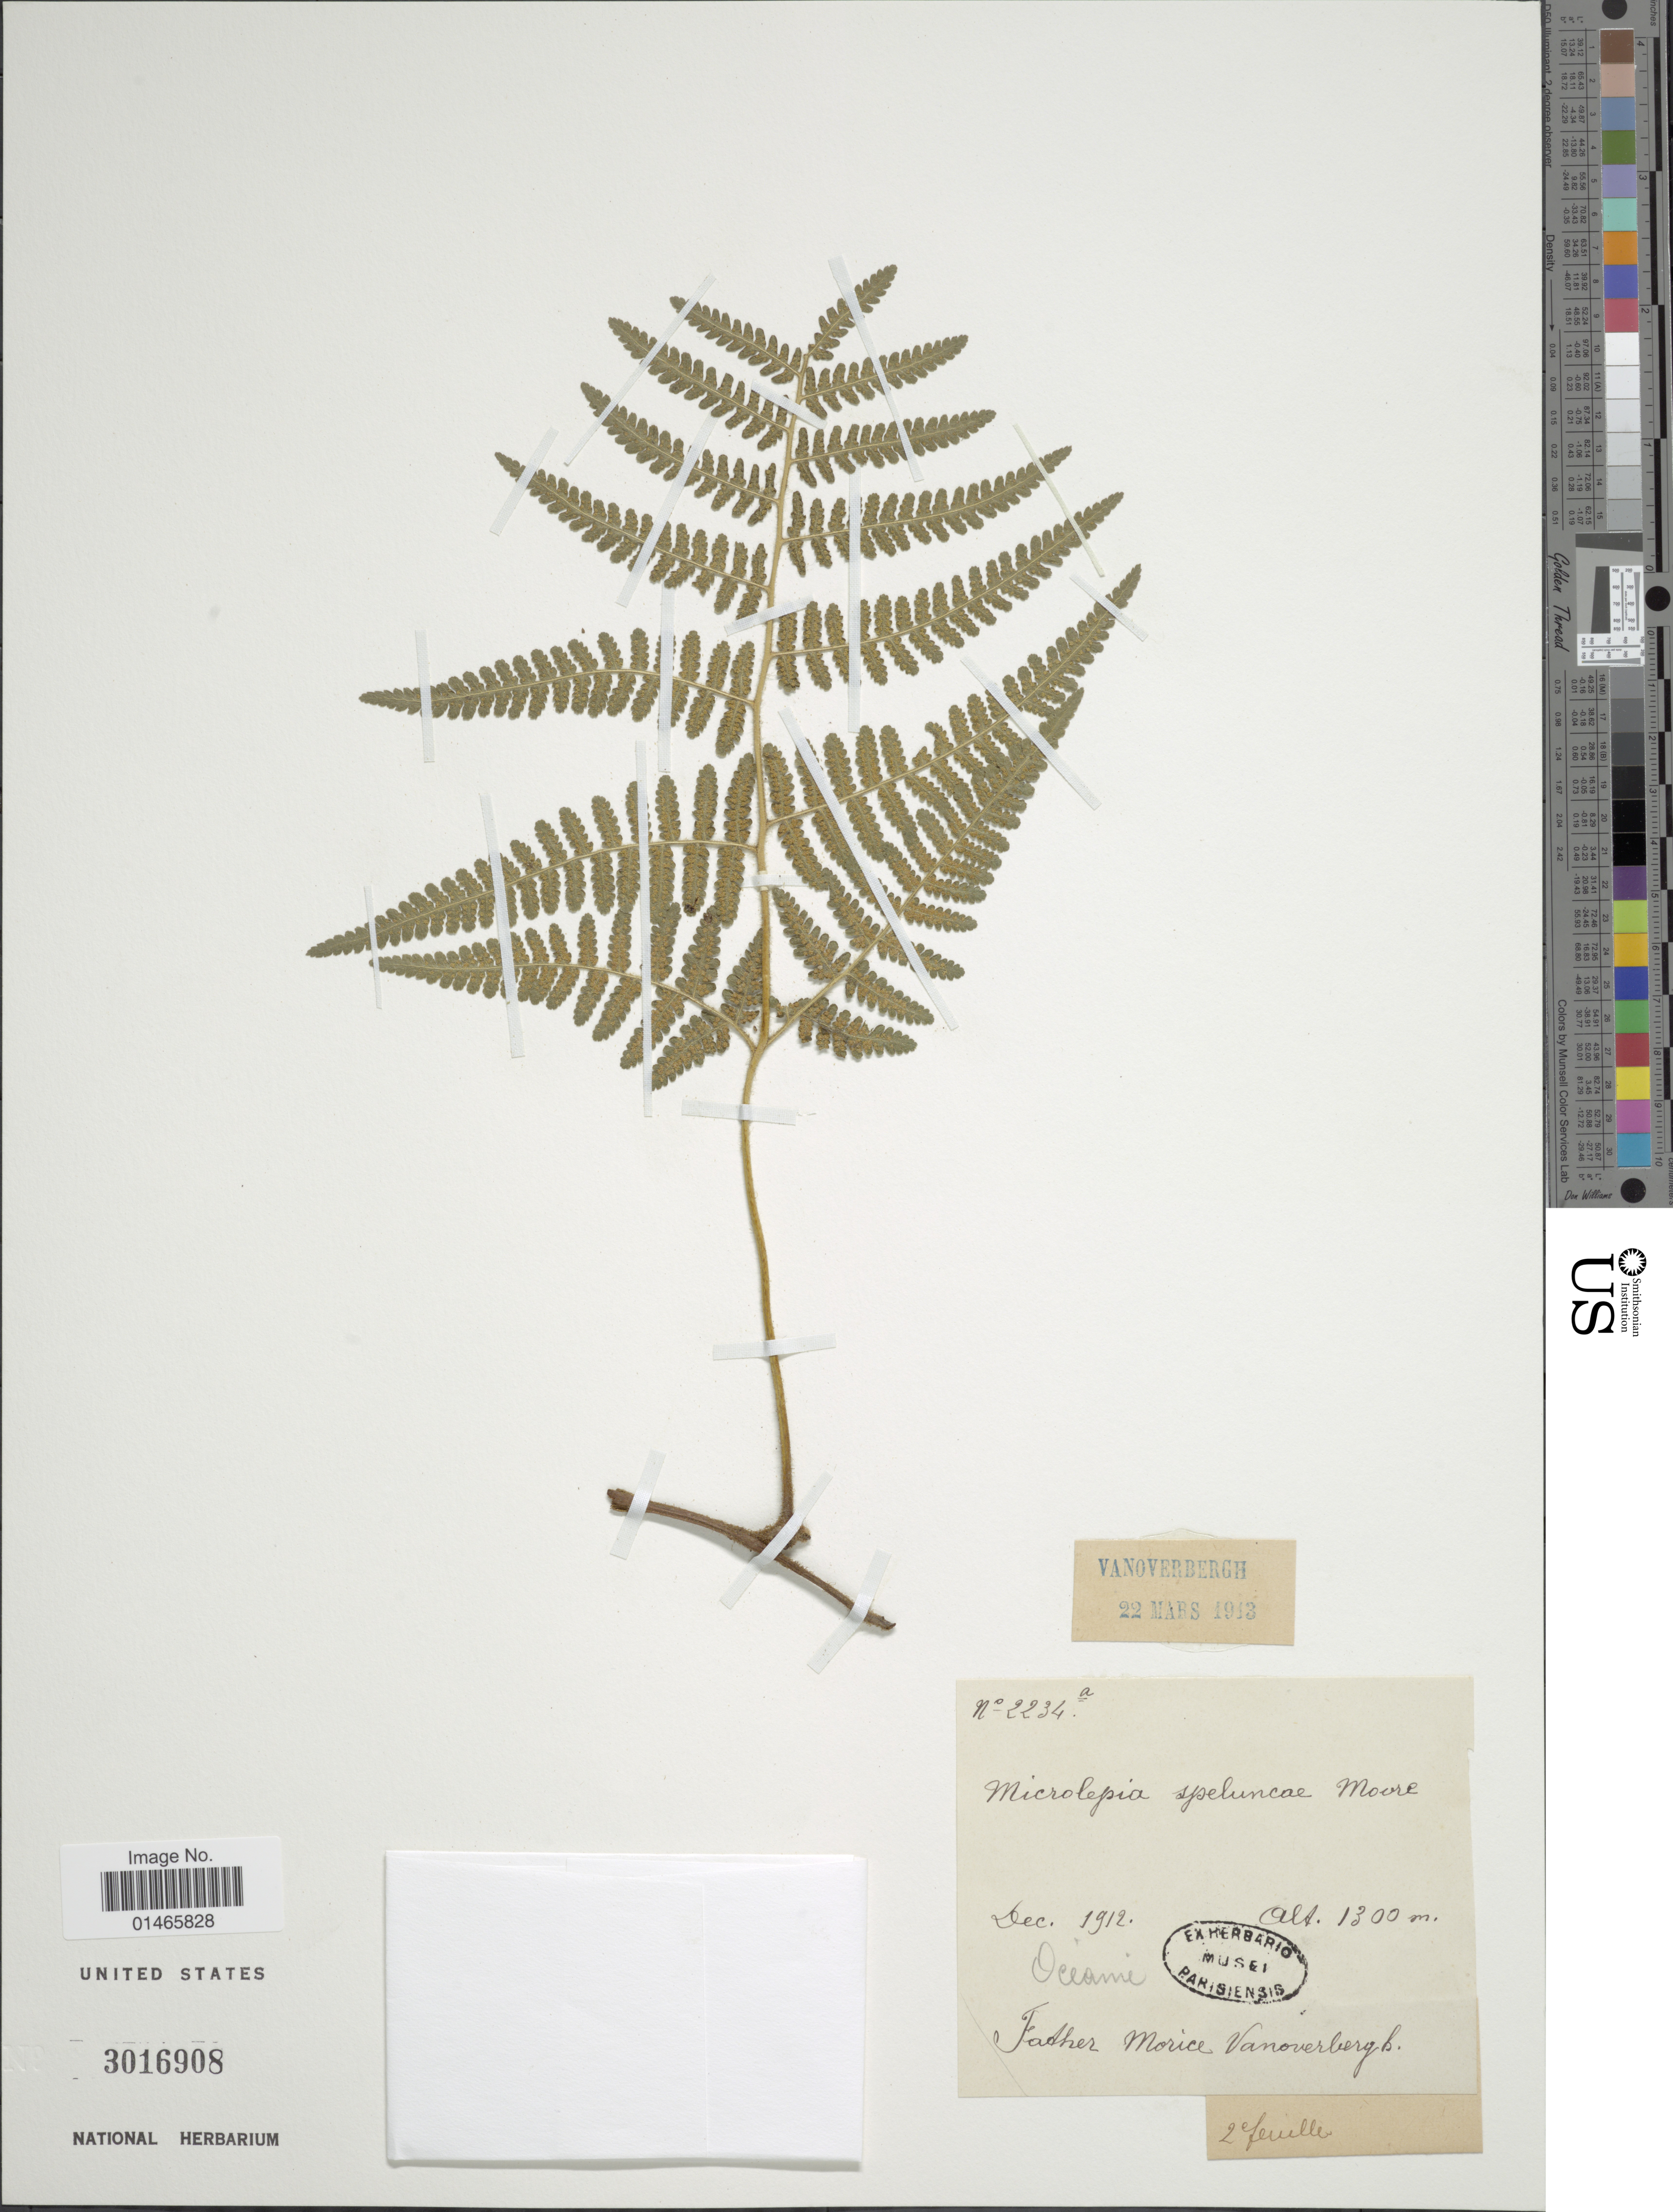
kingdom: Plantae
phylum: Tracheophyta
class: Polypodiopsida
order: Polypodiales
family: Dennstaedtiaceae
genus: Microlepia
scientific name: Microlepia speluncae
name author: (L.) T. Moore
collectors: M. Vanoverbergh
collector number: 2234a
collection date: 1912-12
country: Philippines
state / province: Cordillera (Administrative Region)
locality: Oceania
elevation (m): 1300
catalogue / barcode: US 3016908